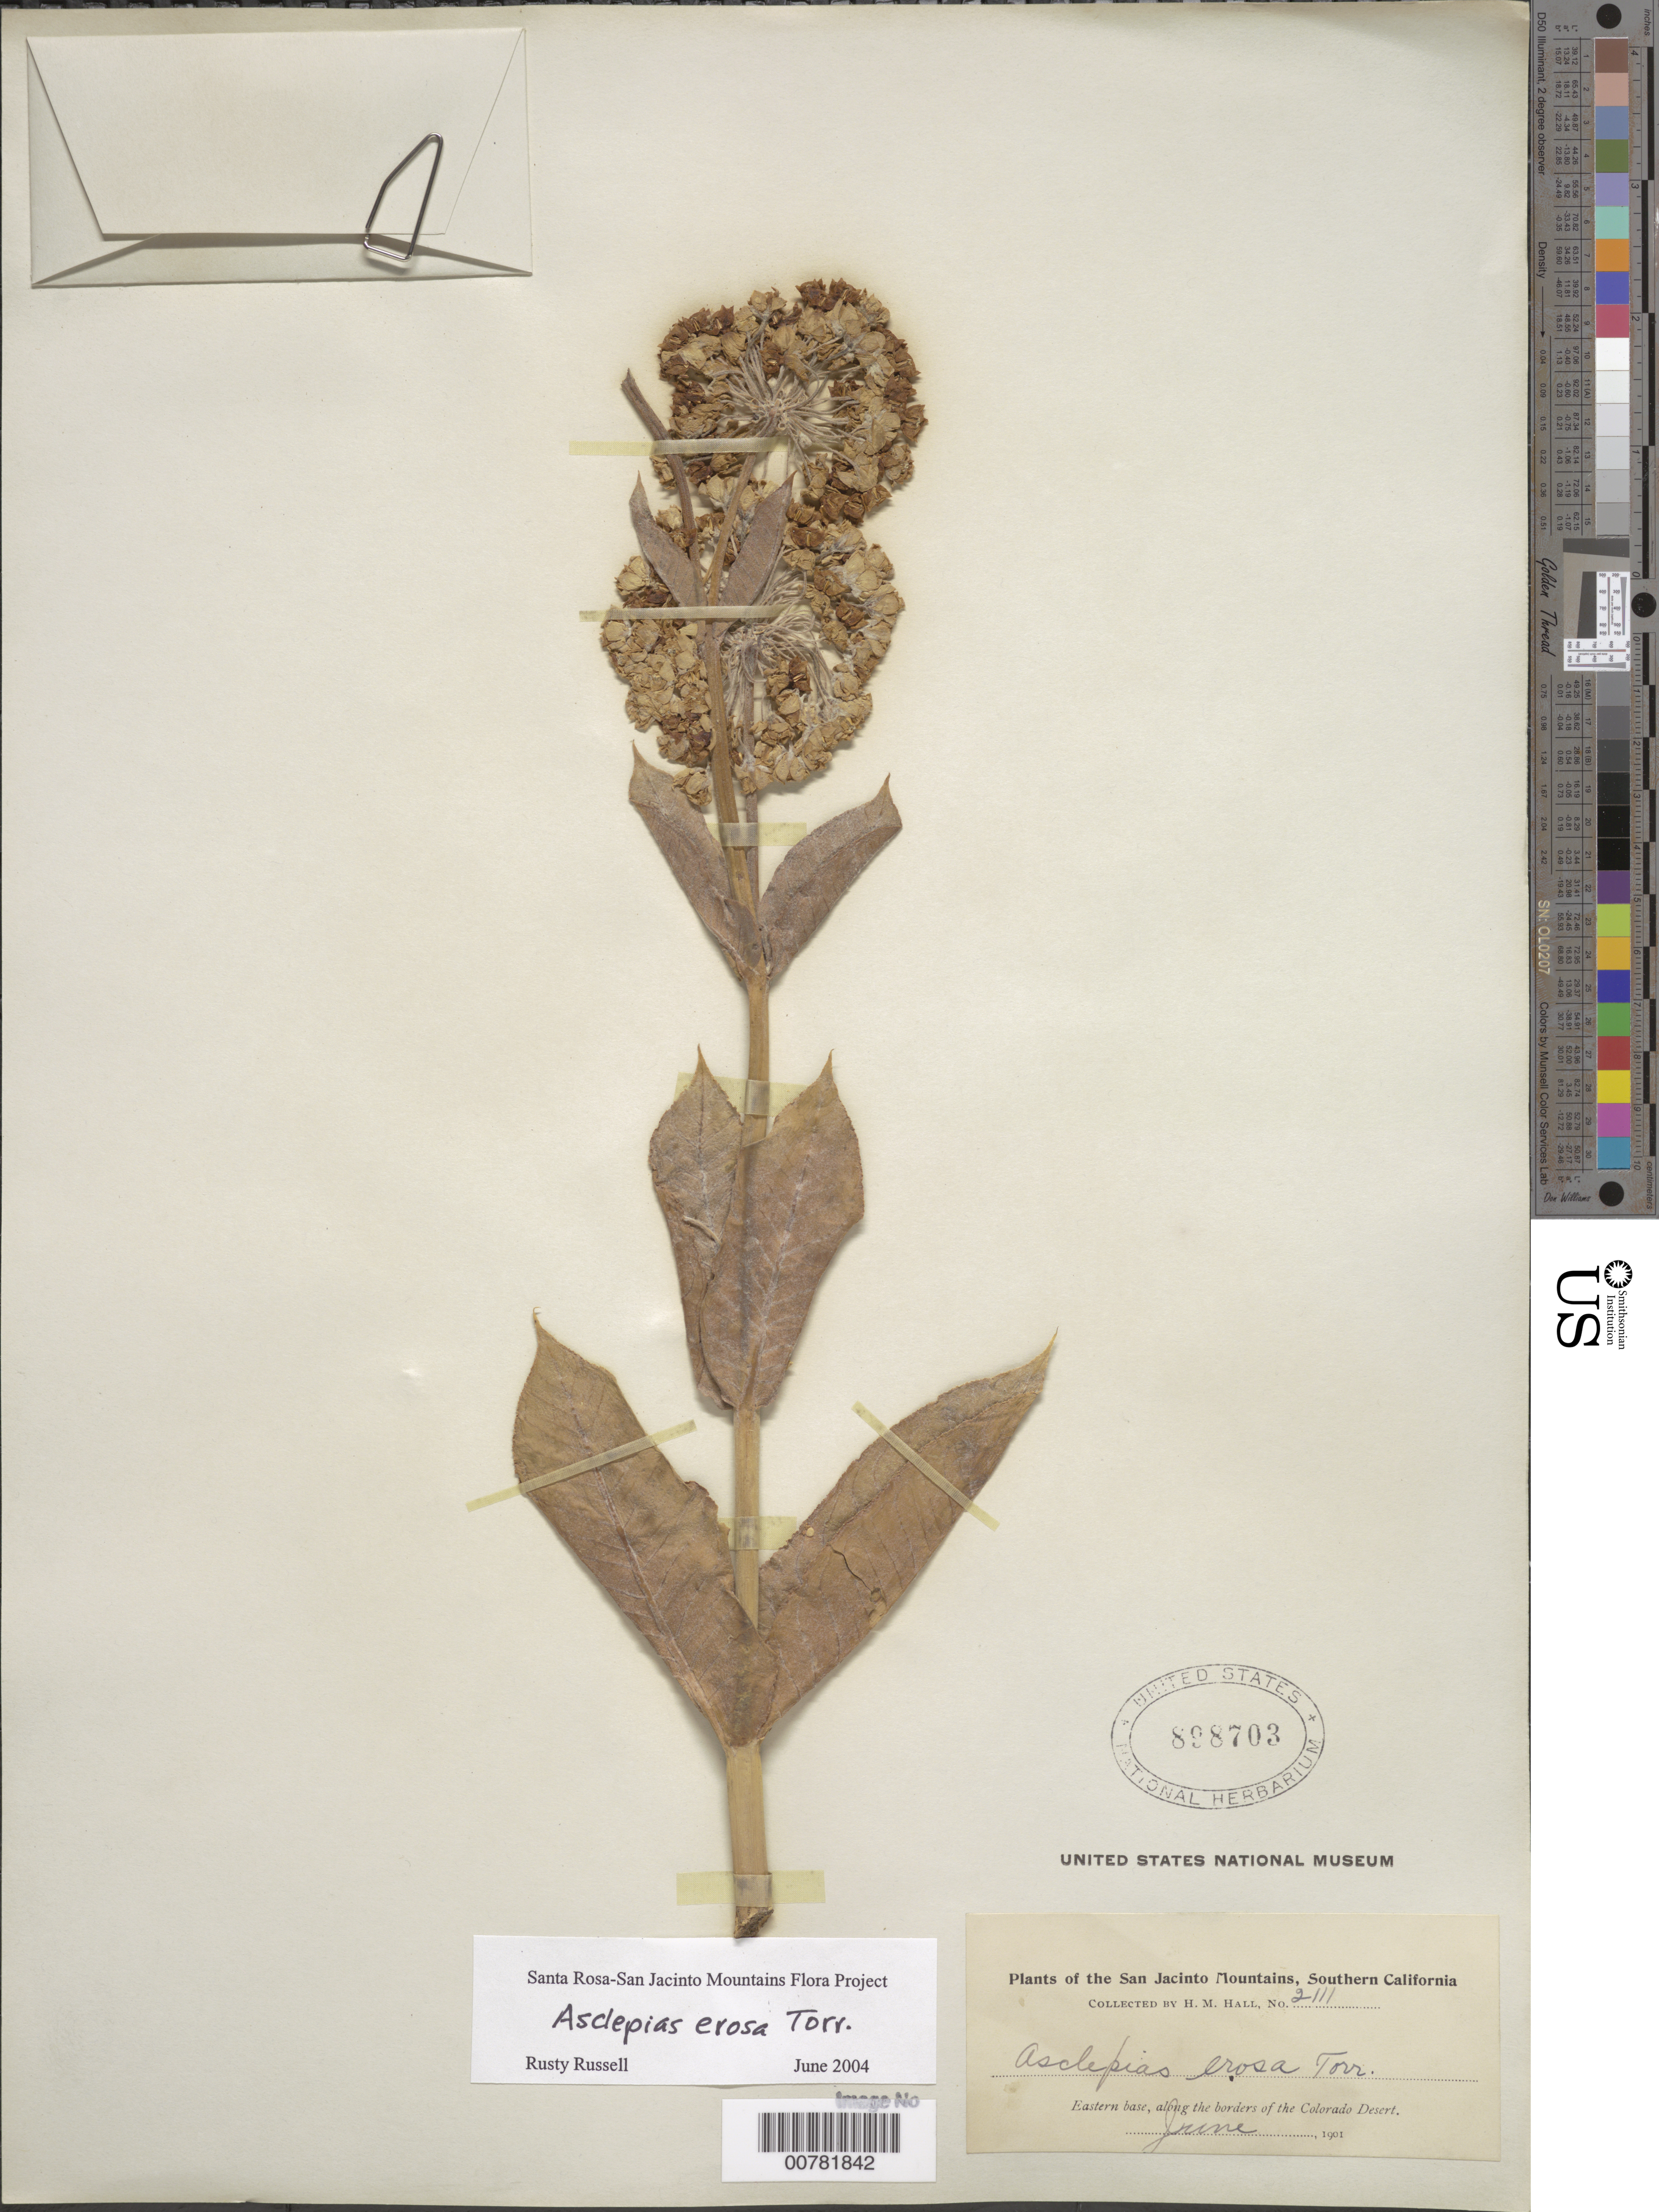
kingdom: Plantae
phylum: Tracheophyta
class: Magnoliopsida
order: Gentianales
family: Apocynaceae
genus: Asclepias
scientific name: Asclepias erosa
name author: Torr.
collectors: H. M. Hall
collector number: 2111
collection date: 1901-06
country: United States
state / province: California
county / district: Riverside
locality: The San Jacinto Mountains, Southern California. Eastern base, along the borders of the Colorado Desert.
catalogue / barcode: US 898703